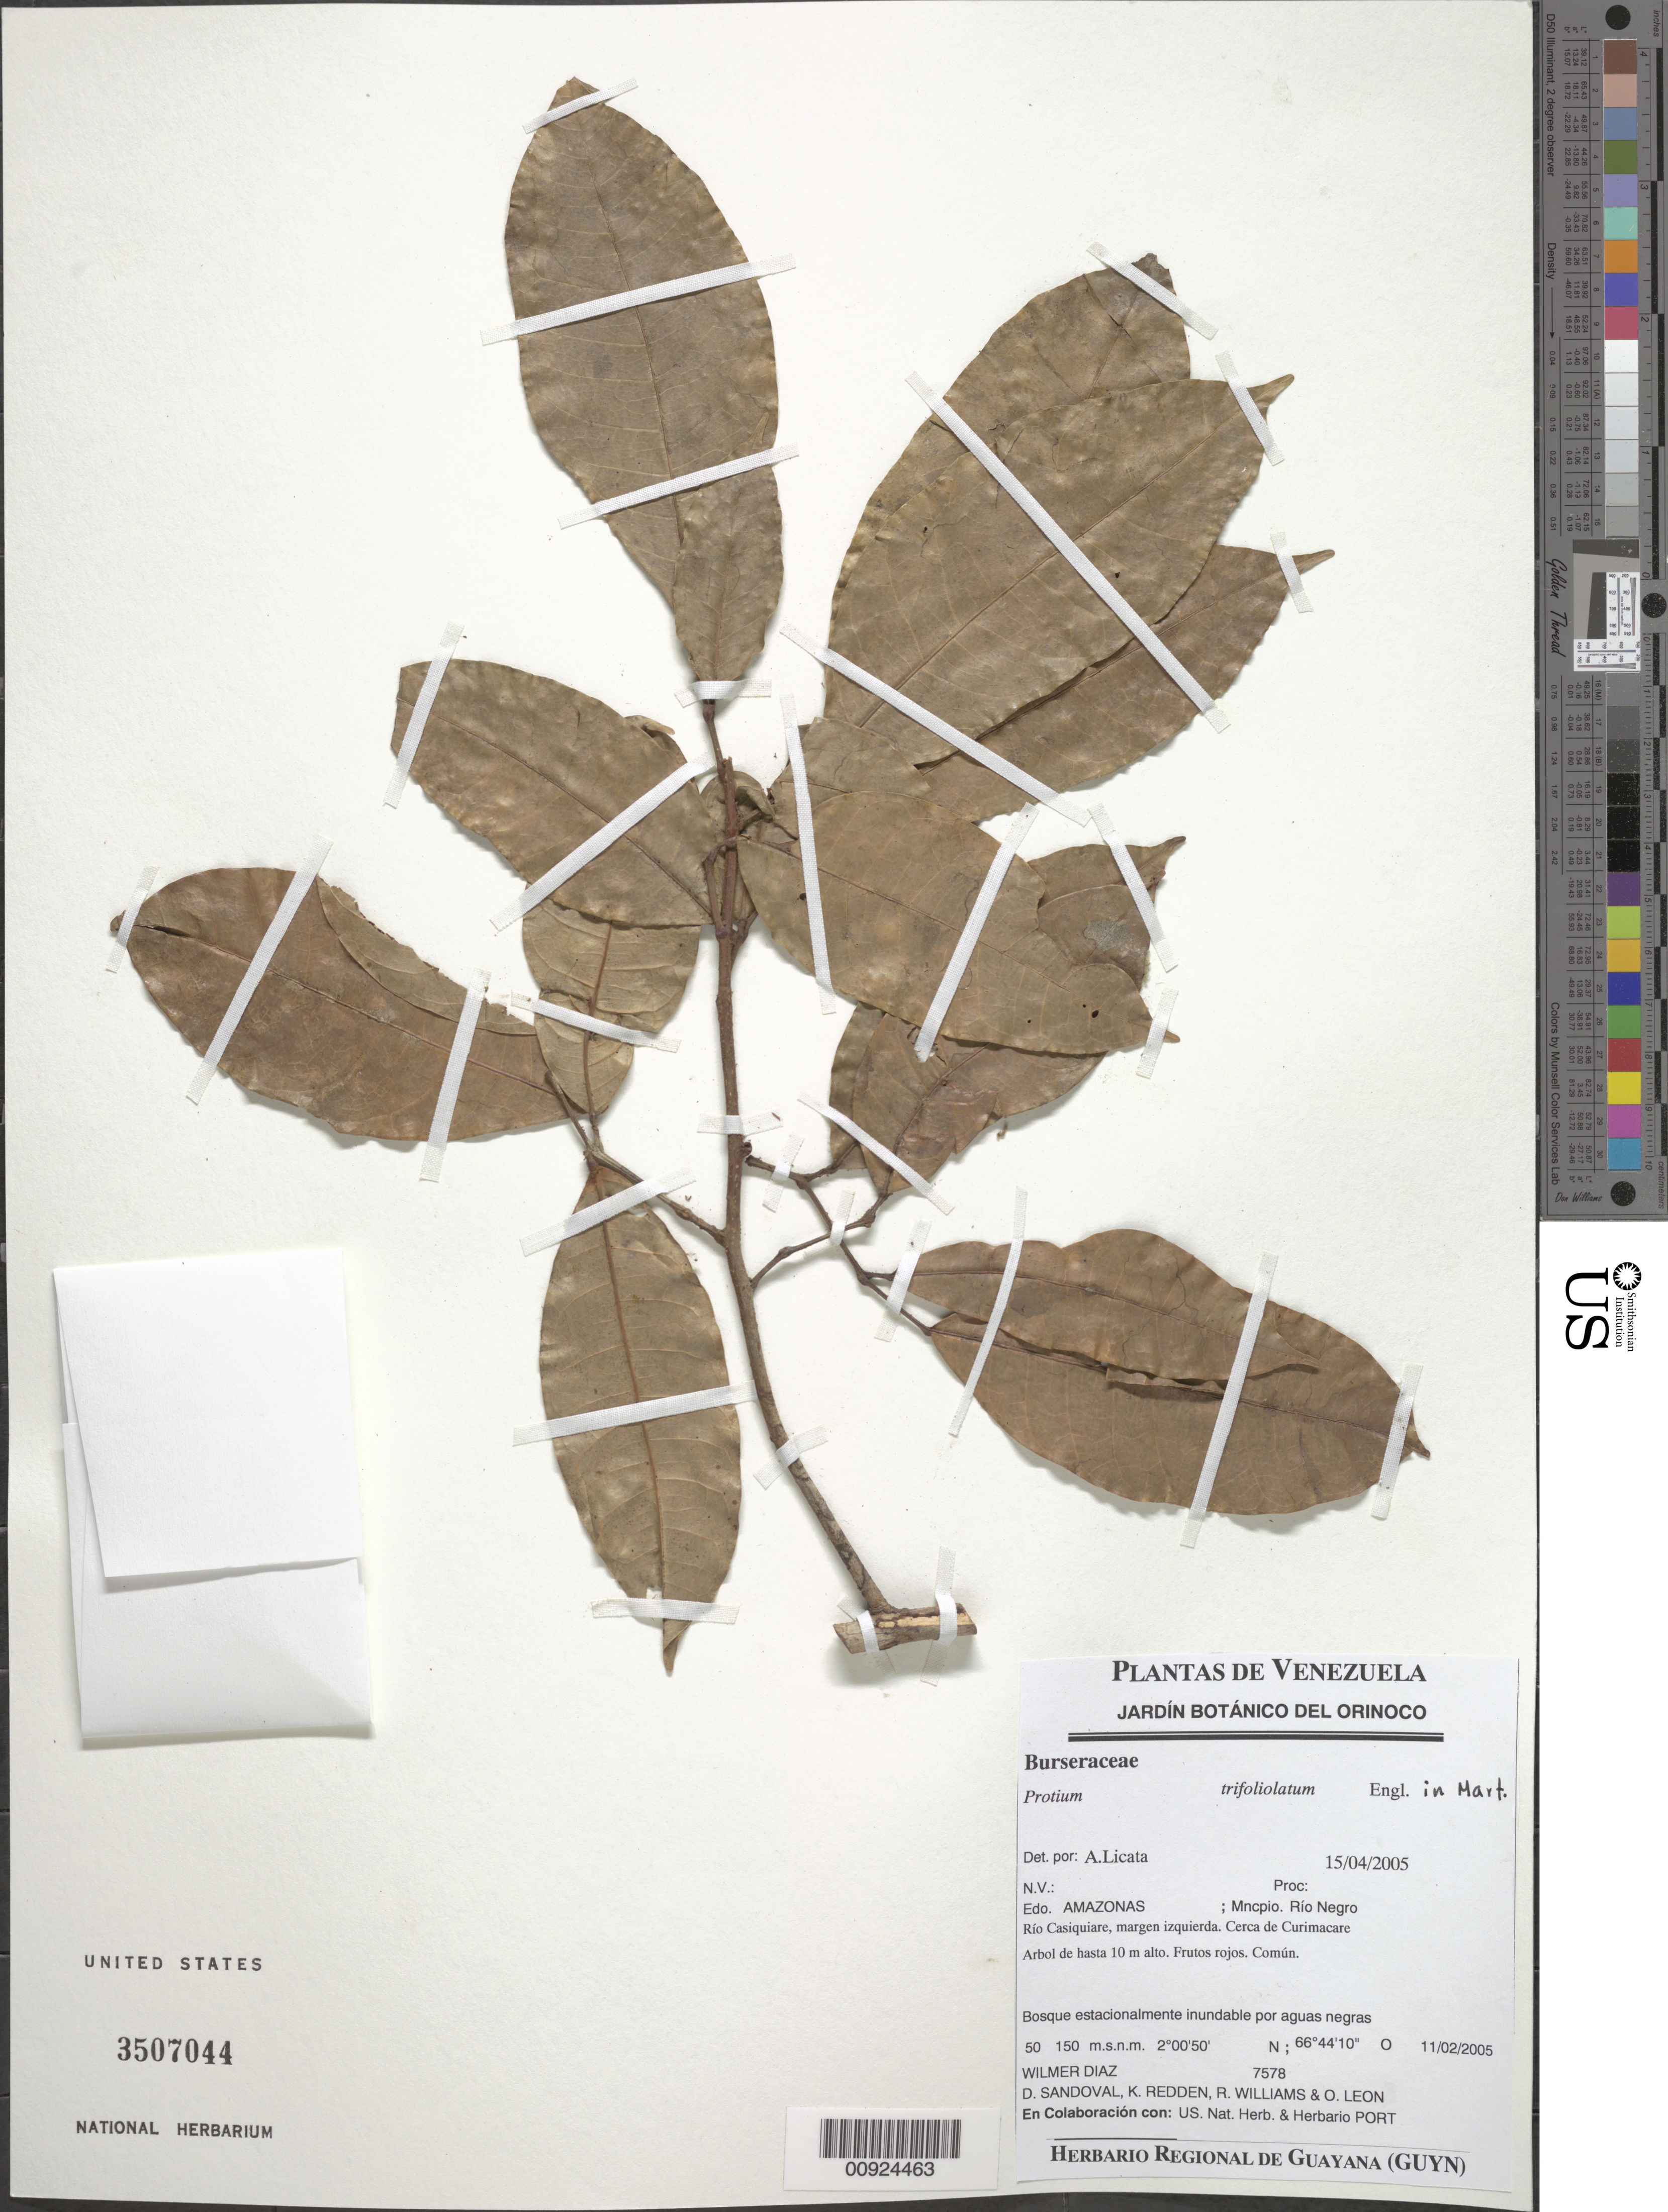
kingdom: Plantae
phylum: Tracheophyta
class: Magnoliopsida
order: Sapindales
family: Burseraceae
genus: Protium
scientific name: Protium trifoliolatum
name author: Engl.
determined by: Licata, A., (PORT), Univ. Nac. Exp. de los Llanos Ezequiel Zamora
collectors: W. Díaz P., D. Sandoval, K. M. Redden, R. Williams & O. León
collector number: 7578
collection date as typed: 11-Feb-05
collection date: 2005-02-11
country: Venezuela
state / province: Amazonas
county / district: Río Negro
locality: Mun. Río Negro, Rio Casiquiare, margen izquierda. Cerca de Curimacare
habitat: Bosque estacionalmente inundable por aguas negras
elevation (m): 50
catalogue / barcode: US 3507044